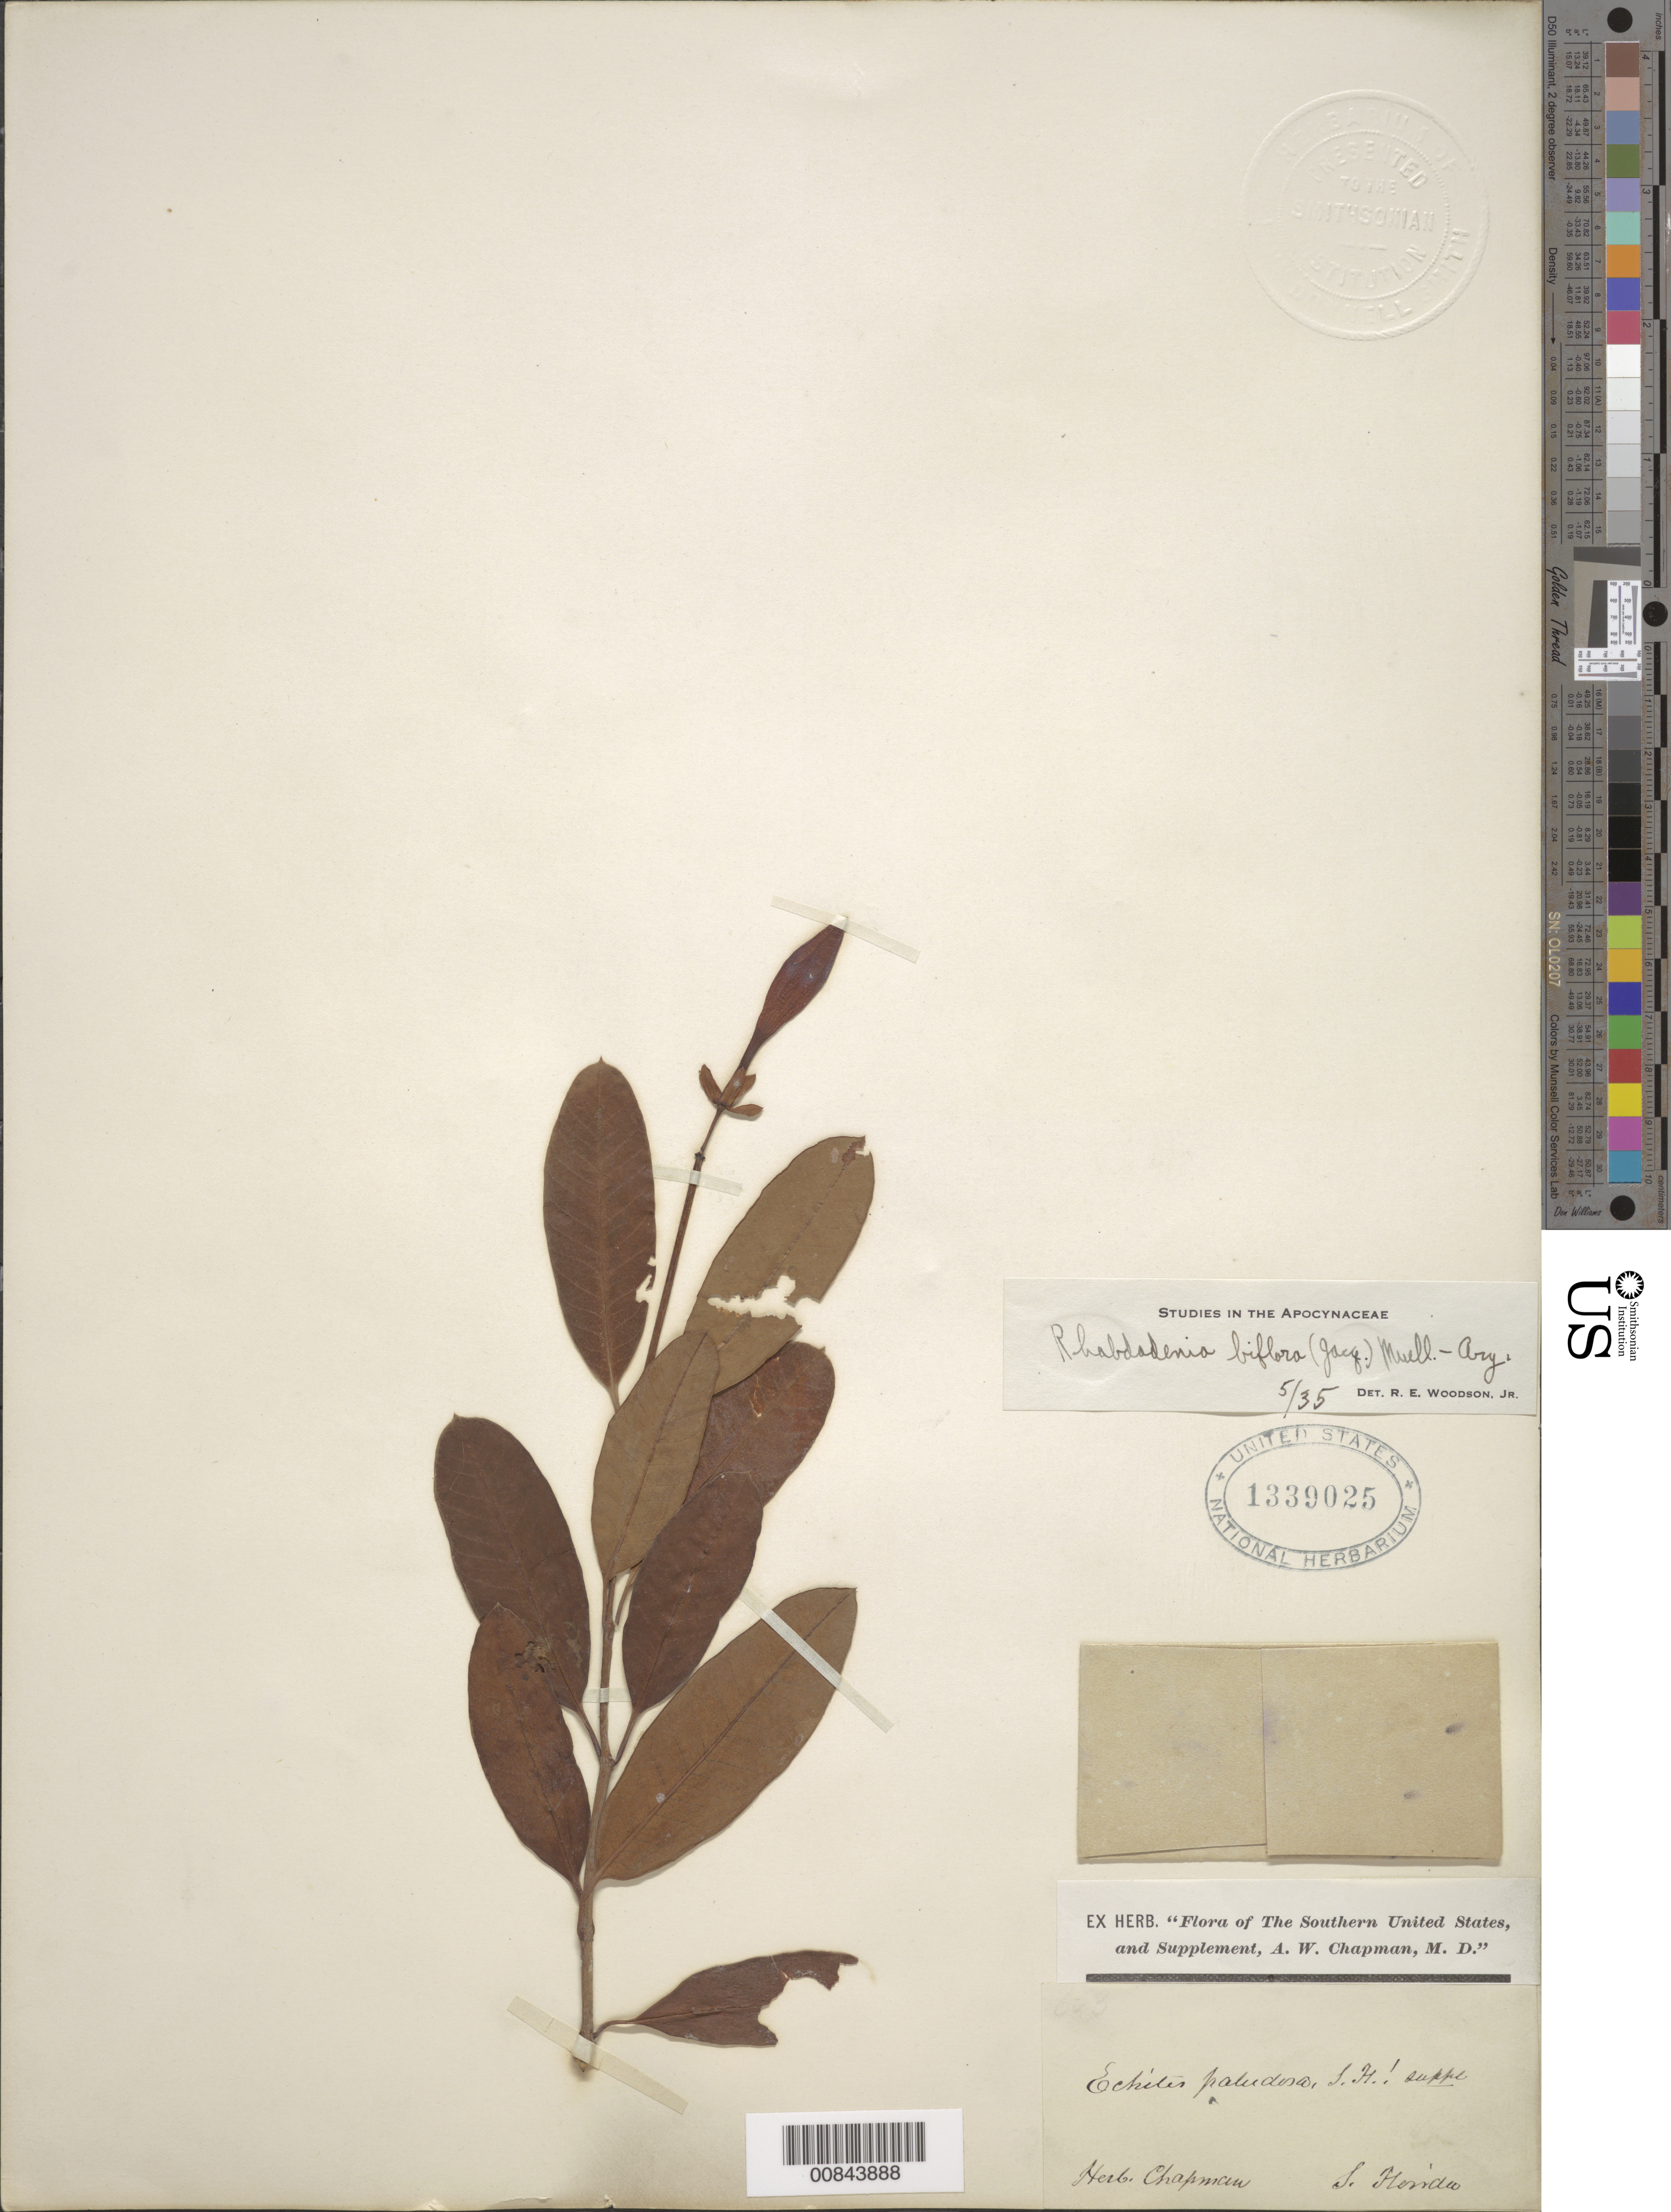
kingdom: Plantae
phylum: Tracheophyta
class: Magnoliopsida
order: Gentianales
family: Apocynaceae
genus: Rhabdadenia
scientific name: Rhabdadenia biflora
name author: (Jacq.) Müll. Arg.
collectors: A. W. Chapman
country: United States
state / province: Florida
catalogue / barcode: US 1339025